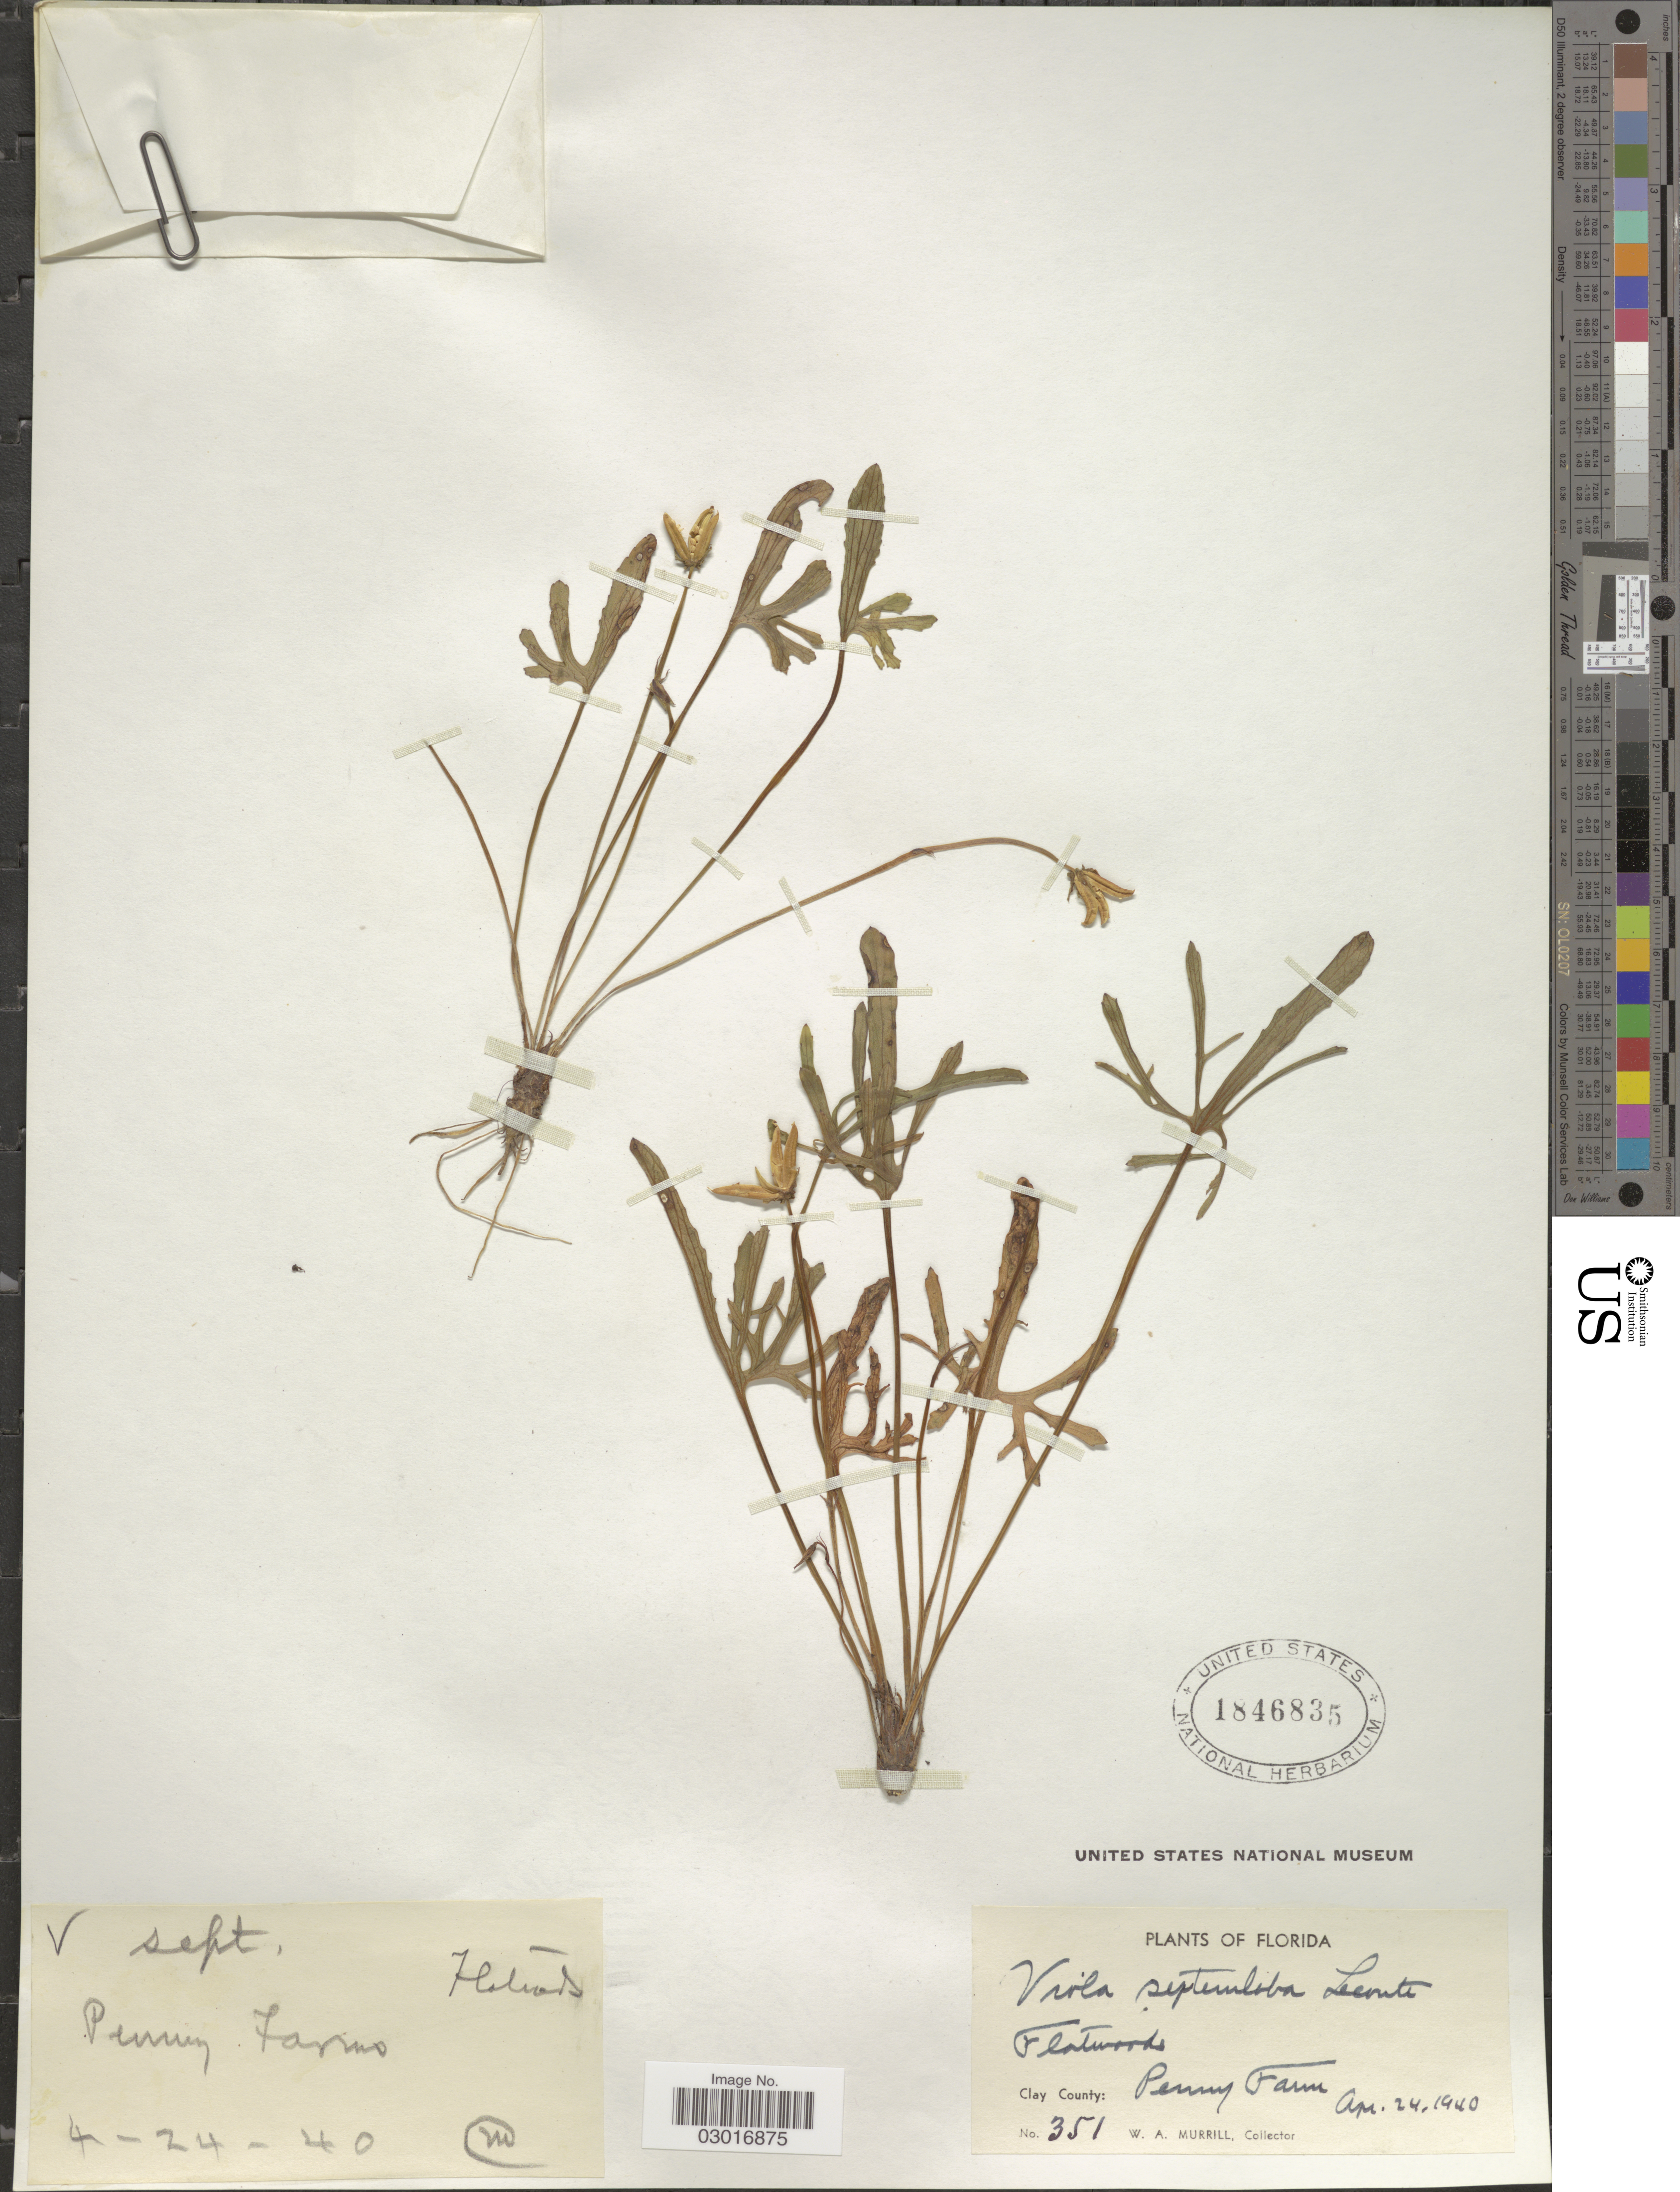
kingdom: Plantae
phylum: Tracheophyta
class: Magnoliopsida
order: Malpighiales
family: Violaceae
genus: Viola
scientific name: Viola septemloba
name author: LeConte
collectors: W. A. Murrill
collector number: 351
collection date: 1940-04-24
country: United States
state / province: Florida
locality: Flatwoods. Clay County: Penney Farms.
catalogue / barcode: US 1846835